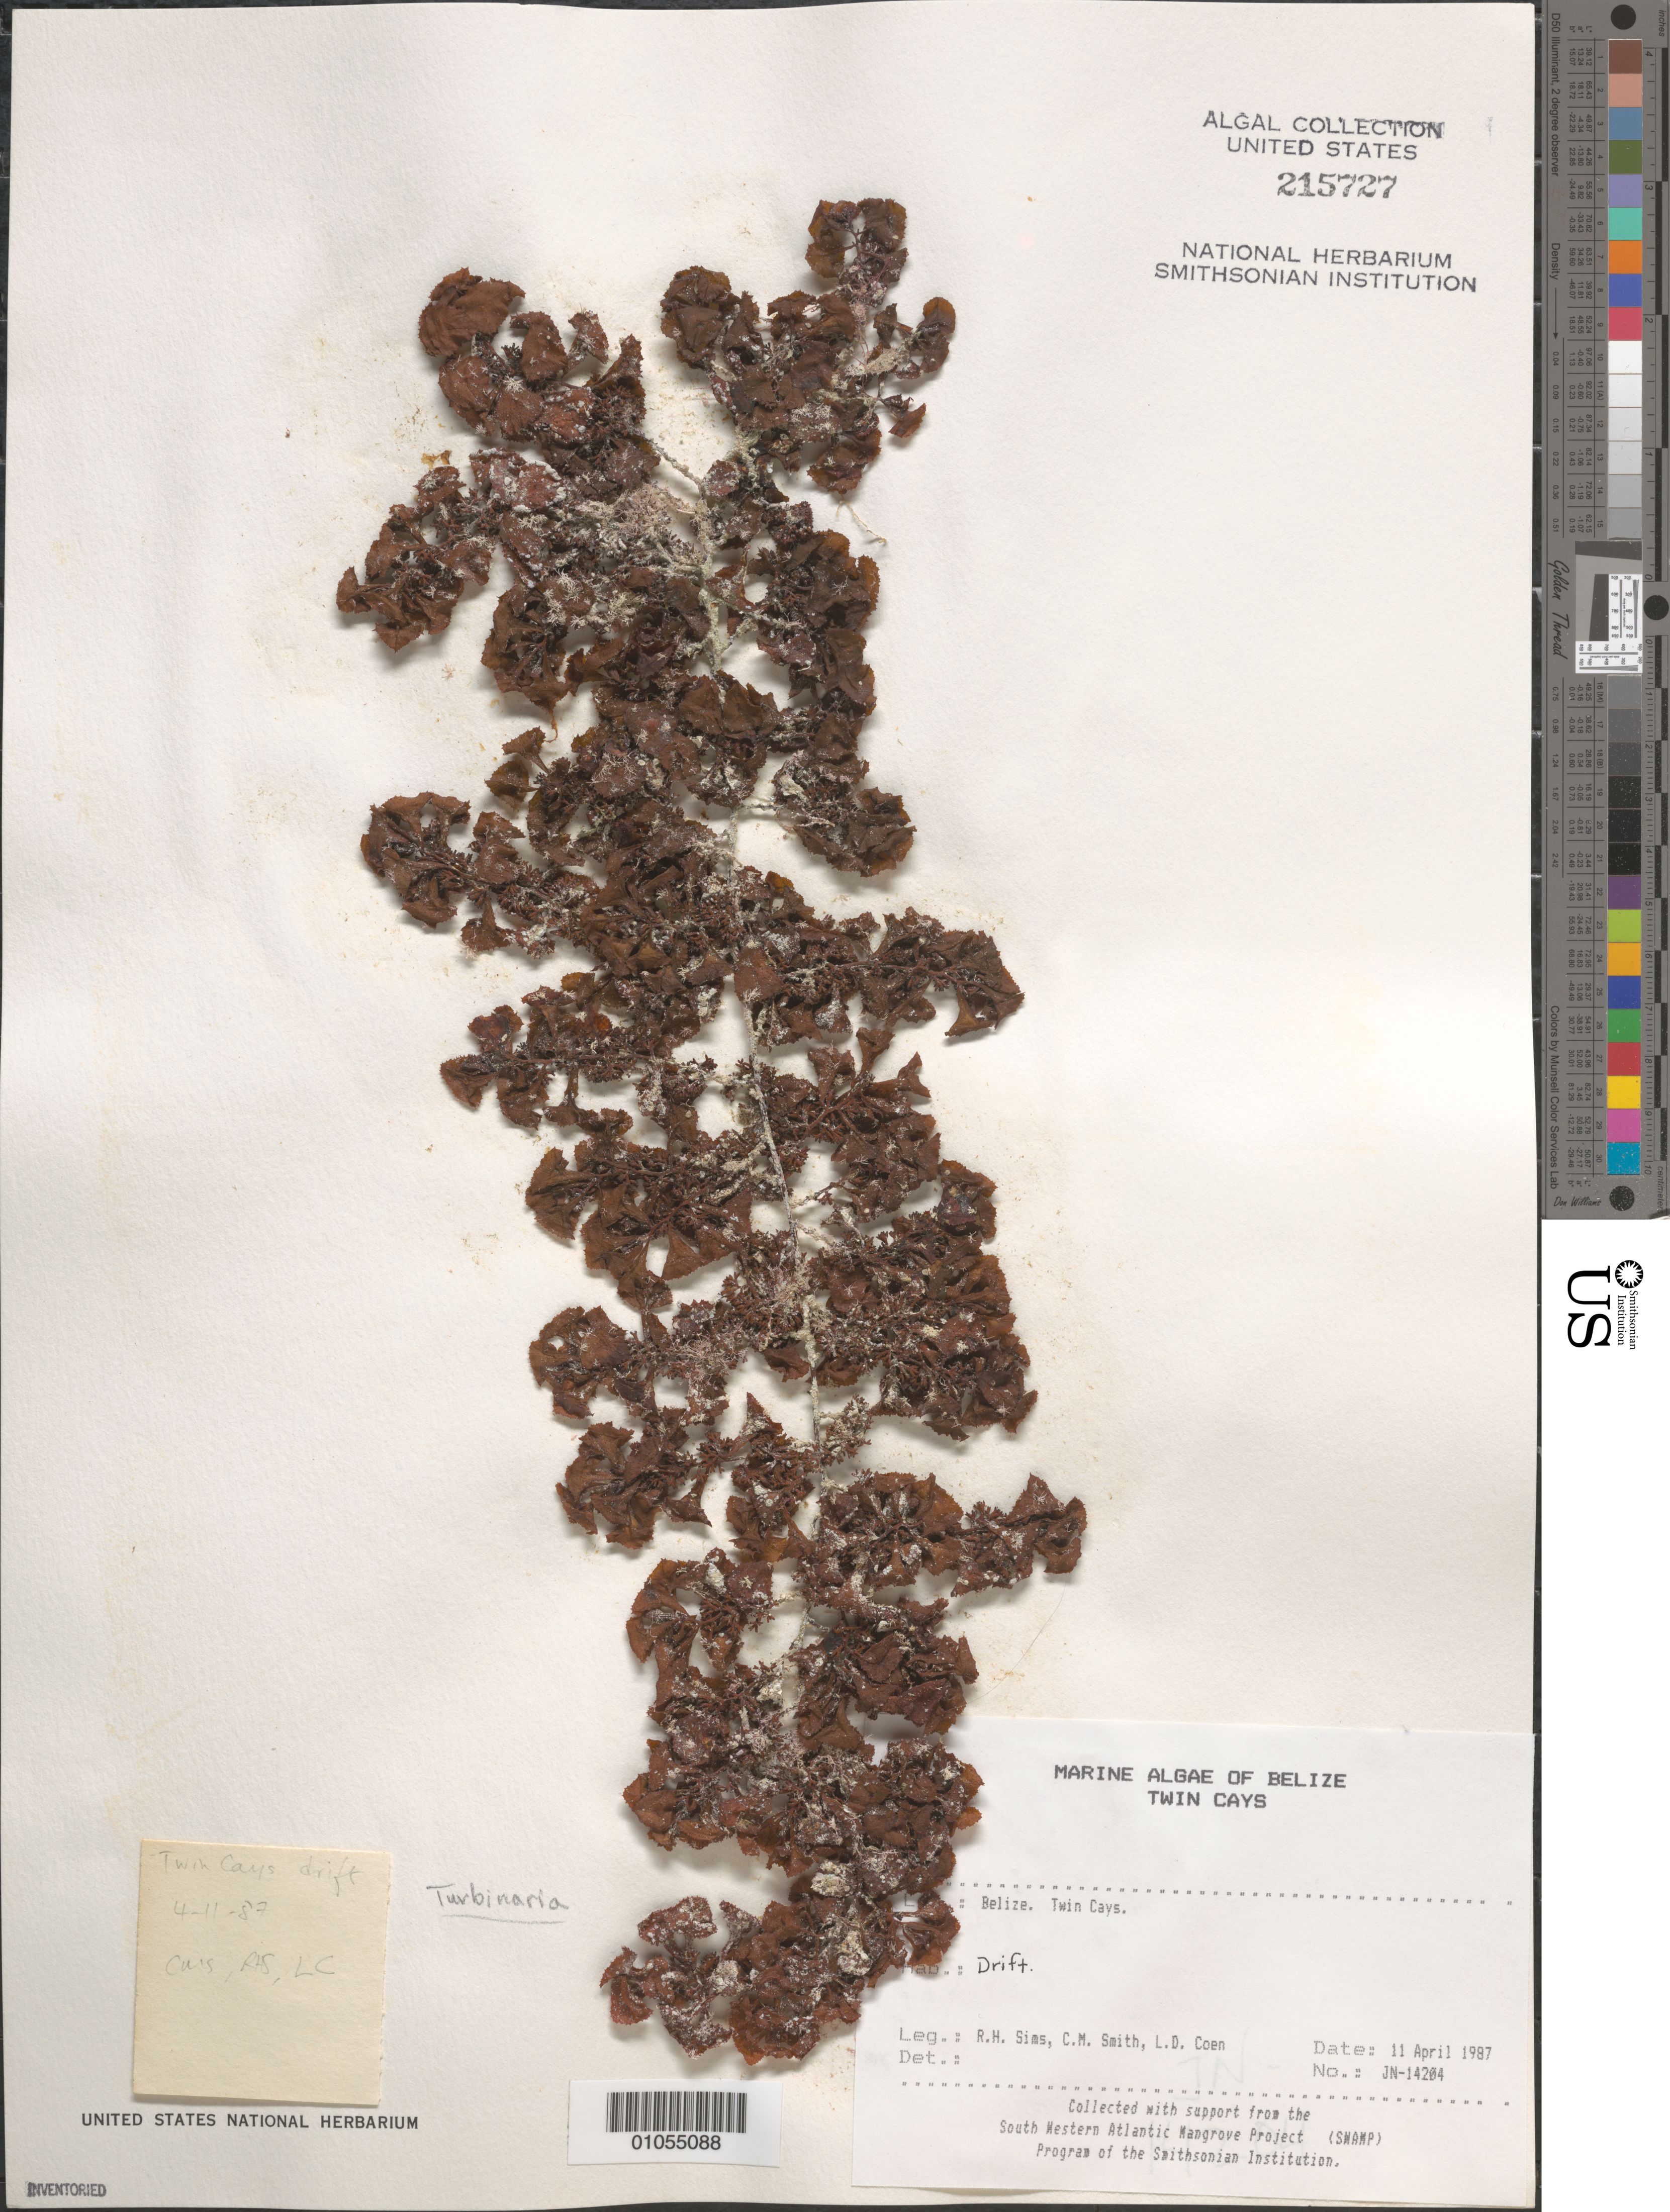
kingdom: Chromista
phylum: Ochrophyta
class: Phaeophyceae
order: Fucales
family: Sargassaceae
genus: Turbinaria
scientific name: Turbinaria sp.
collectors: R. H. Sims, C. M. Smith & L. Coen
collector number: JN-14204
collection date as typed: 11 Apr 1987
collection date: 1987-04-11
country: Belize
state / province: Stann Creek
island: Twin Cays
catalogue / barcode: US 215727